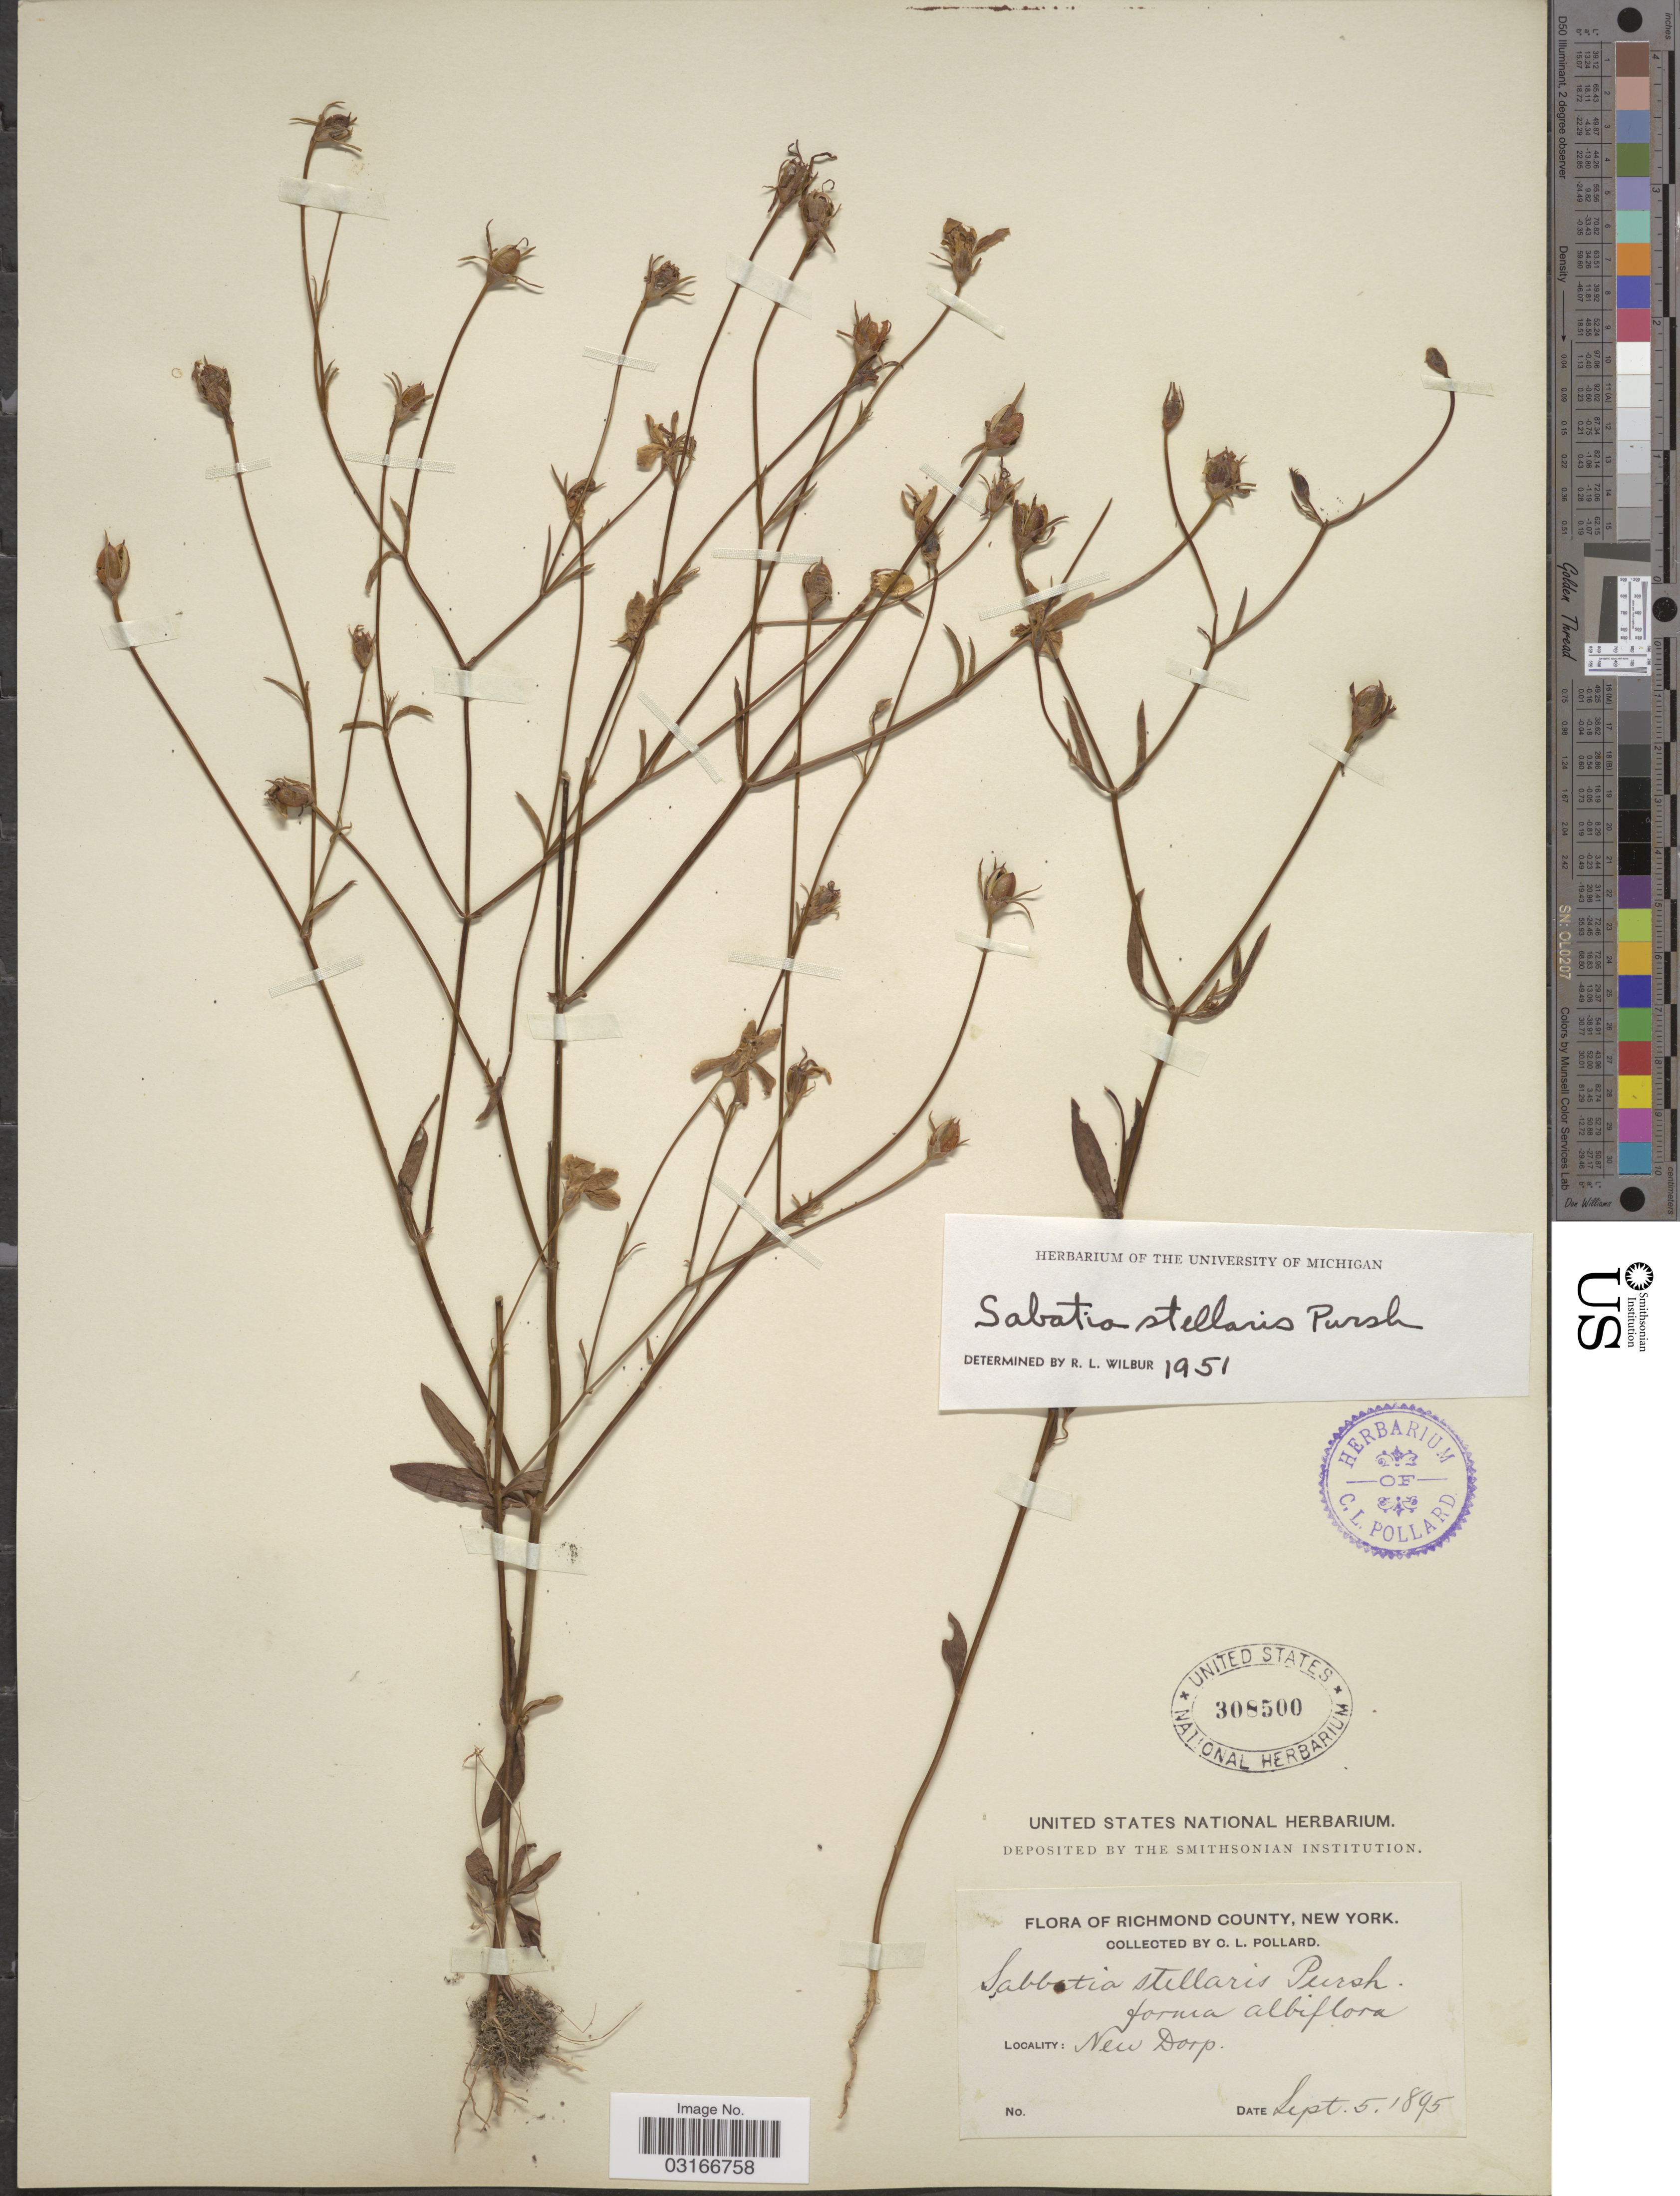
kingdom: Plantae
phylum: Tracheophyta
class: Magnoliopsida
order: Gentianales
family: Gentianaceae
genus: Sabatia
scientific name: Sabatia stellaris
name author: Pursh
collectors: C. L. Pollard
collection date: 1895-09-05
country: United States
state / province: New York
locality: Richmond County. New Dorp.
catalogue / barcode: US 308500